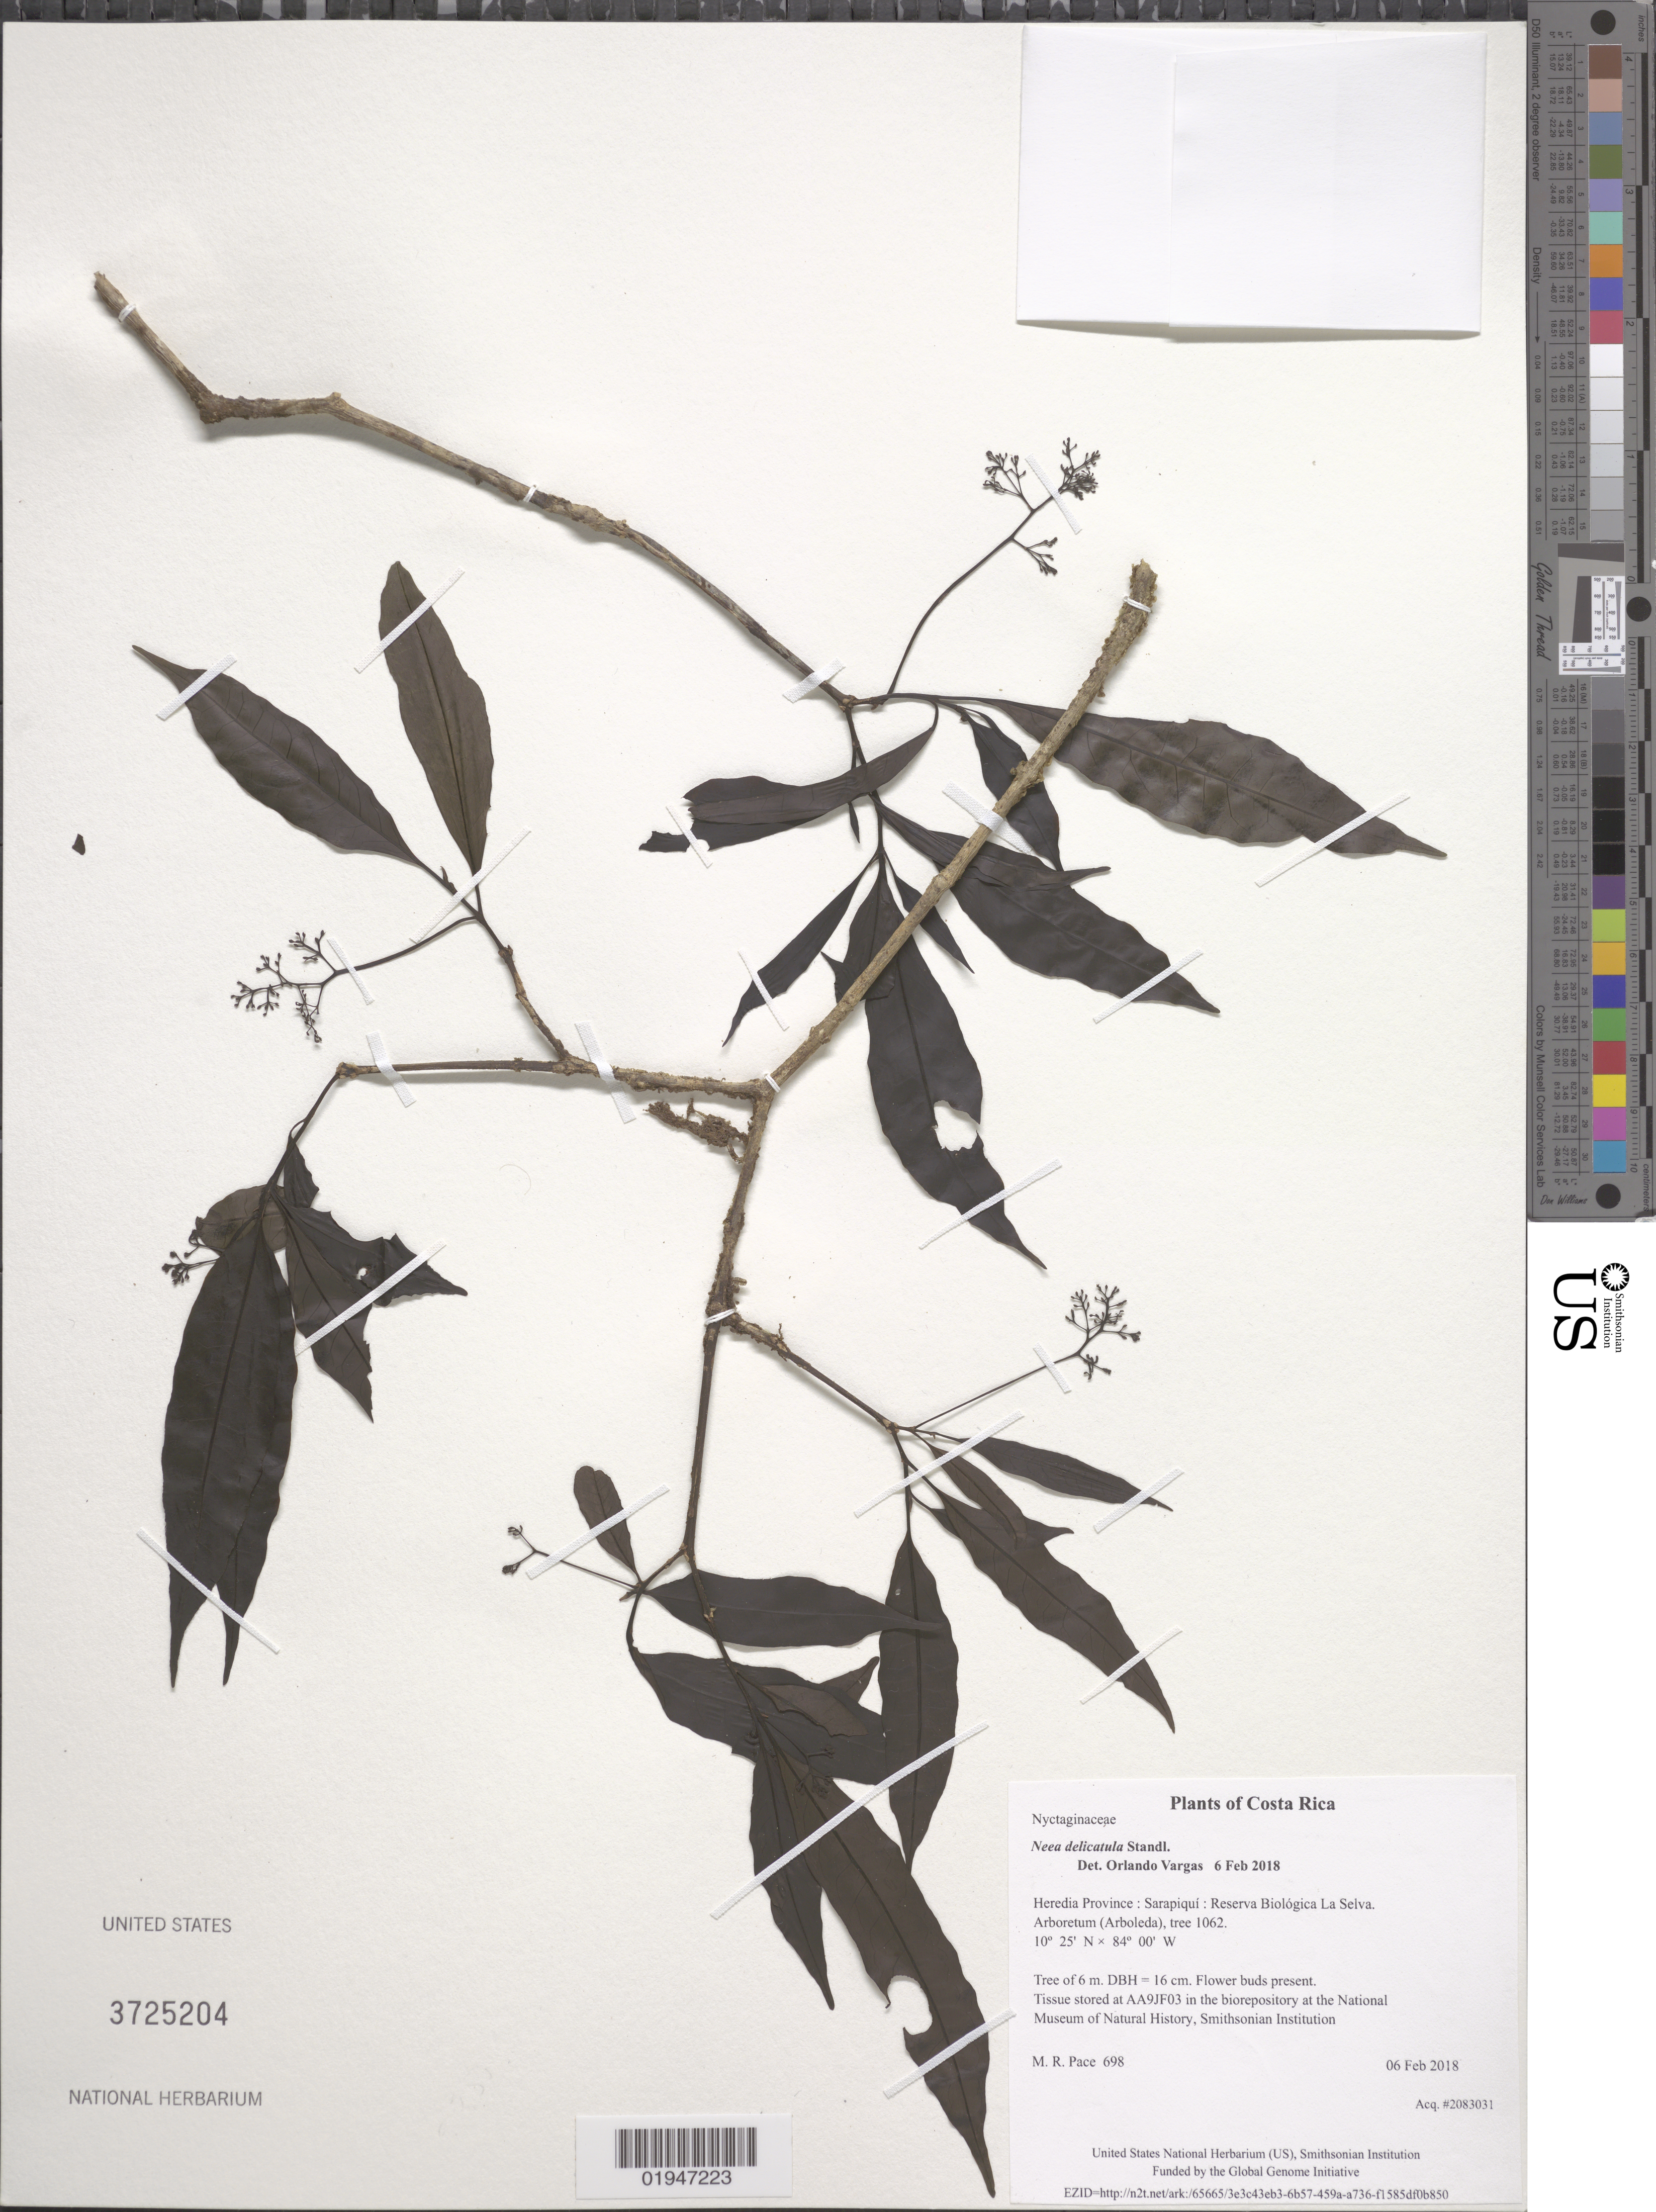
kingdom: Plantae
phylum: Tracheophyta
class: Magnoliopsida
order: Caryophyllales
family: Nyctaginaceae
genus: Neea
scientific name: Neea delicatula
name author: Standl.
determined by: Vargas, O.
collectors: M. R. Pace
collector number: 698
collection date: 2018-02-06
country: Costa Rica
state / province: Heredia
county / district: Sarapiquí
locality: Reserva Biológica La Selva. Arboretum (Arboleda), tree 1062.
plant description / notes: Tissue stored at AA9JF03 in the biorepository at the National Museum of Natural History, Smithsonian Institution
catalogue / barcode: US 3725204